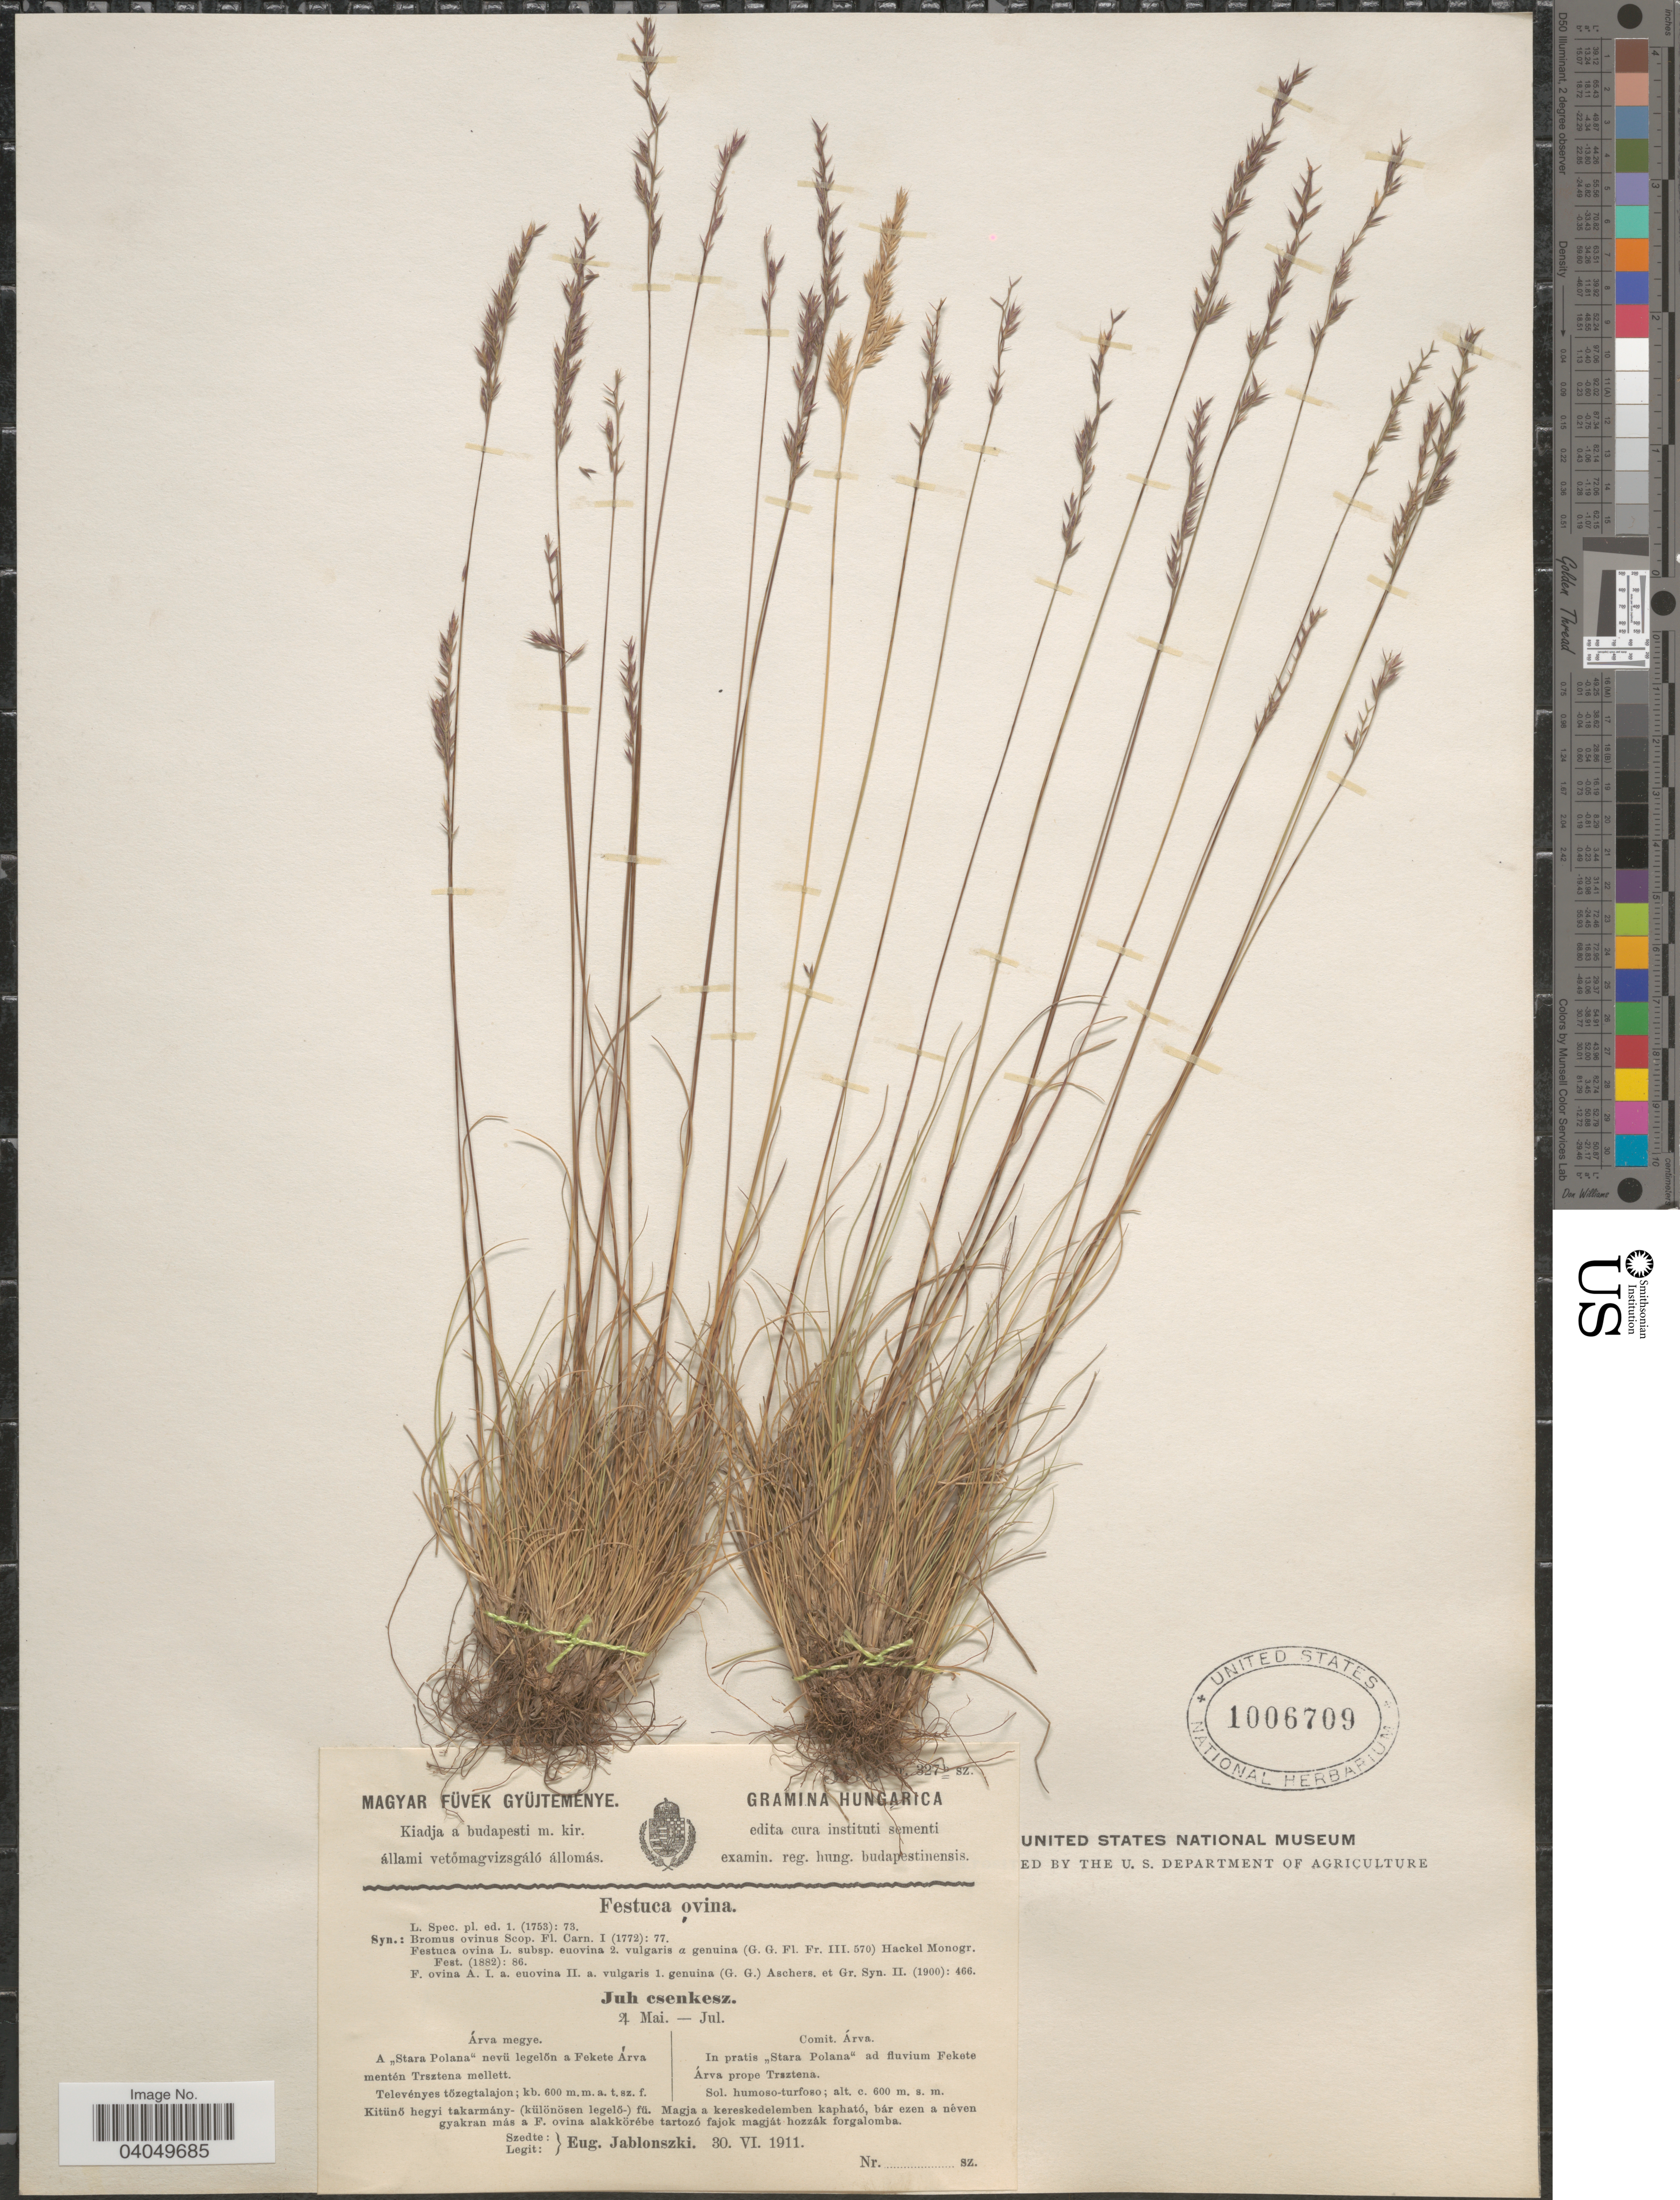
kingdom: Plantae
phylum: Tracheophyta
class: Liliopsida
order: Poales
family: Poaceae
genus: Festuca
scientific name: Festuca ovina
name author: L.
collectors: E. Jablonszky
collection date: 1911-06-30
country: Hungary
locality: Comit. Árva. In pratis "Stara Polana" ad fluvium Fekete Árva prope Trsztena.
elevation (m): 600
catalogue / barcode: US 1006709